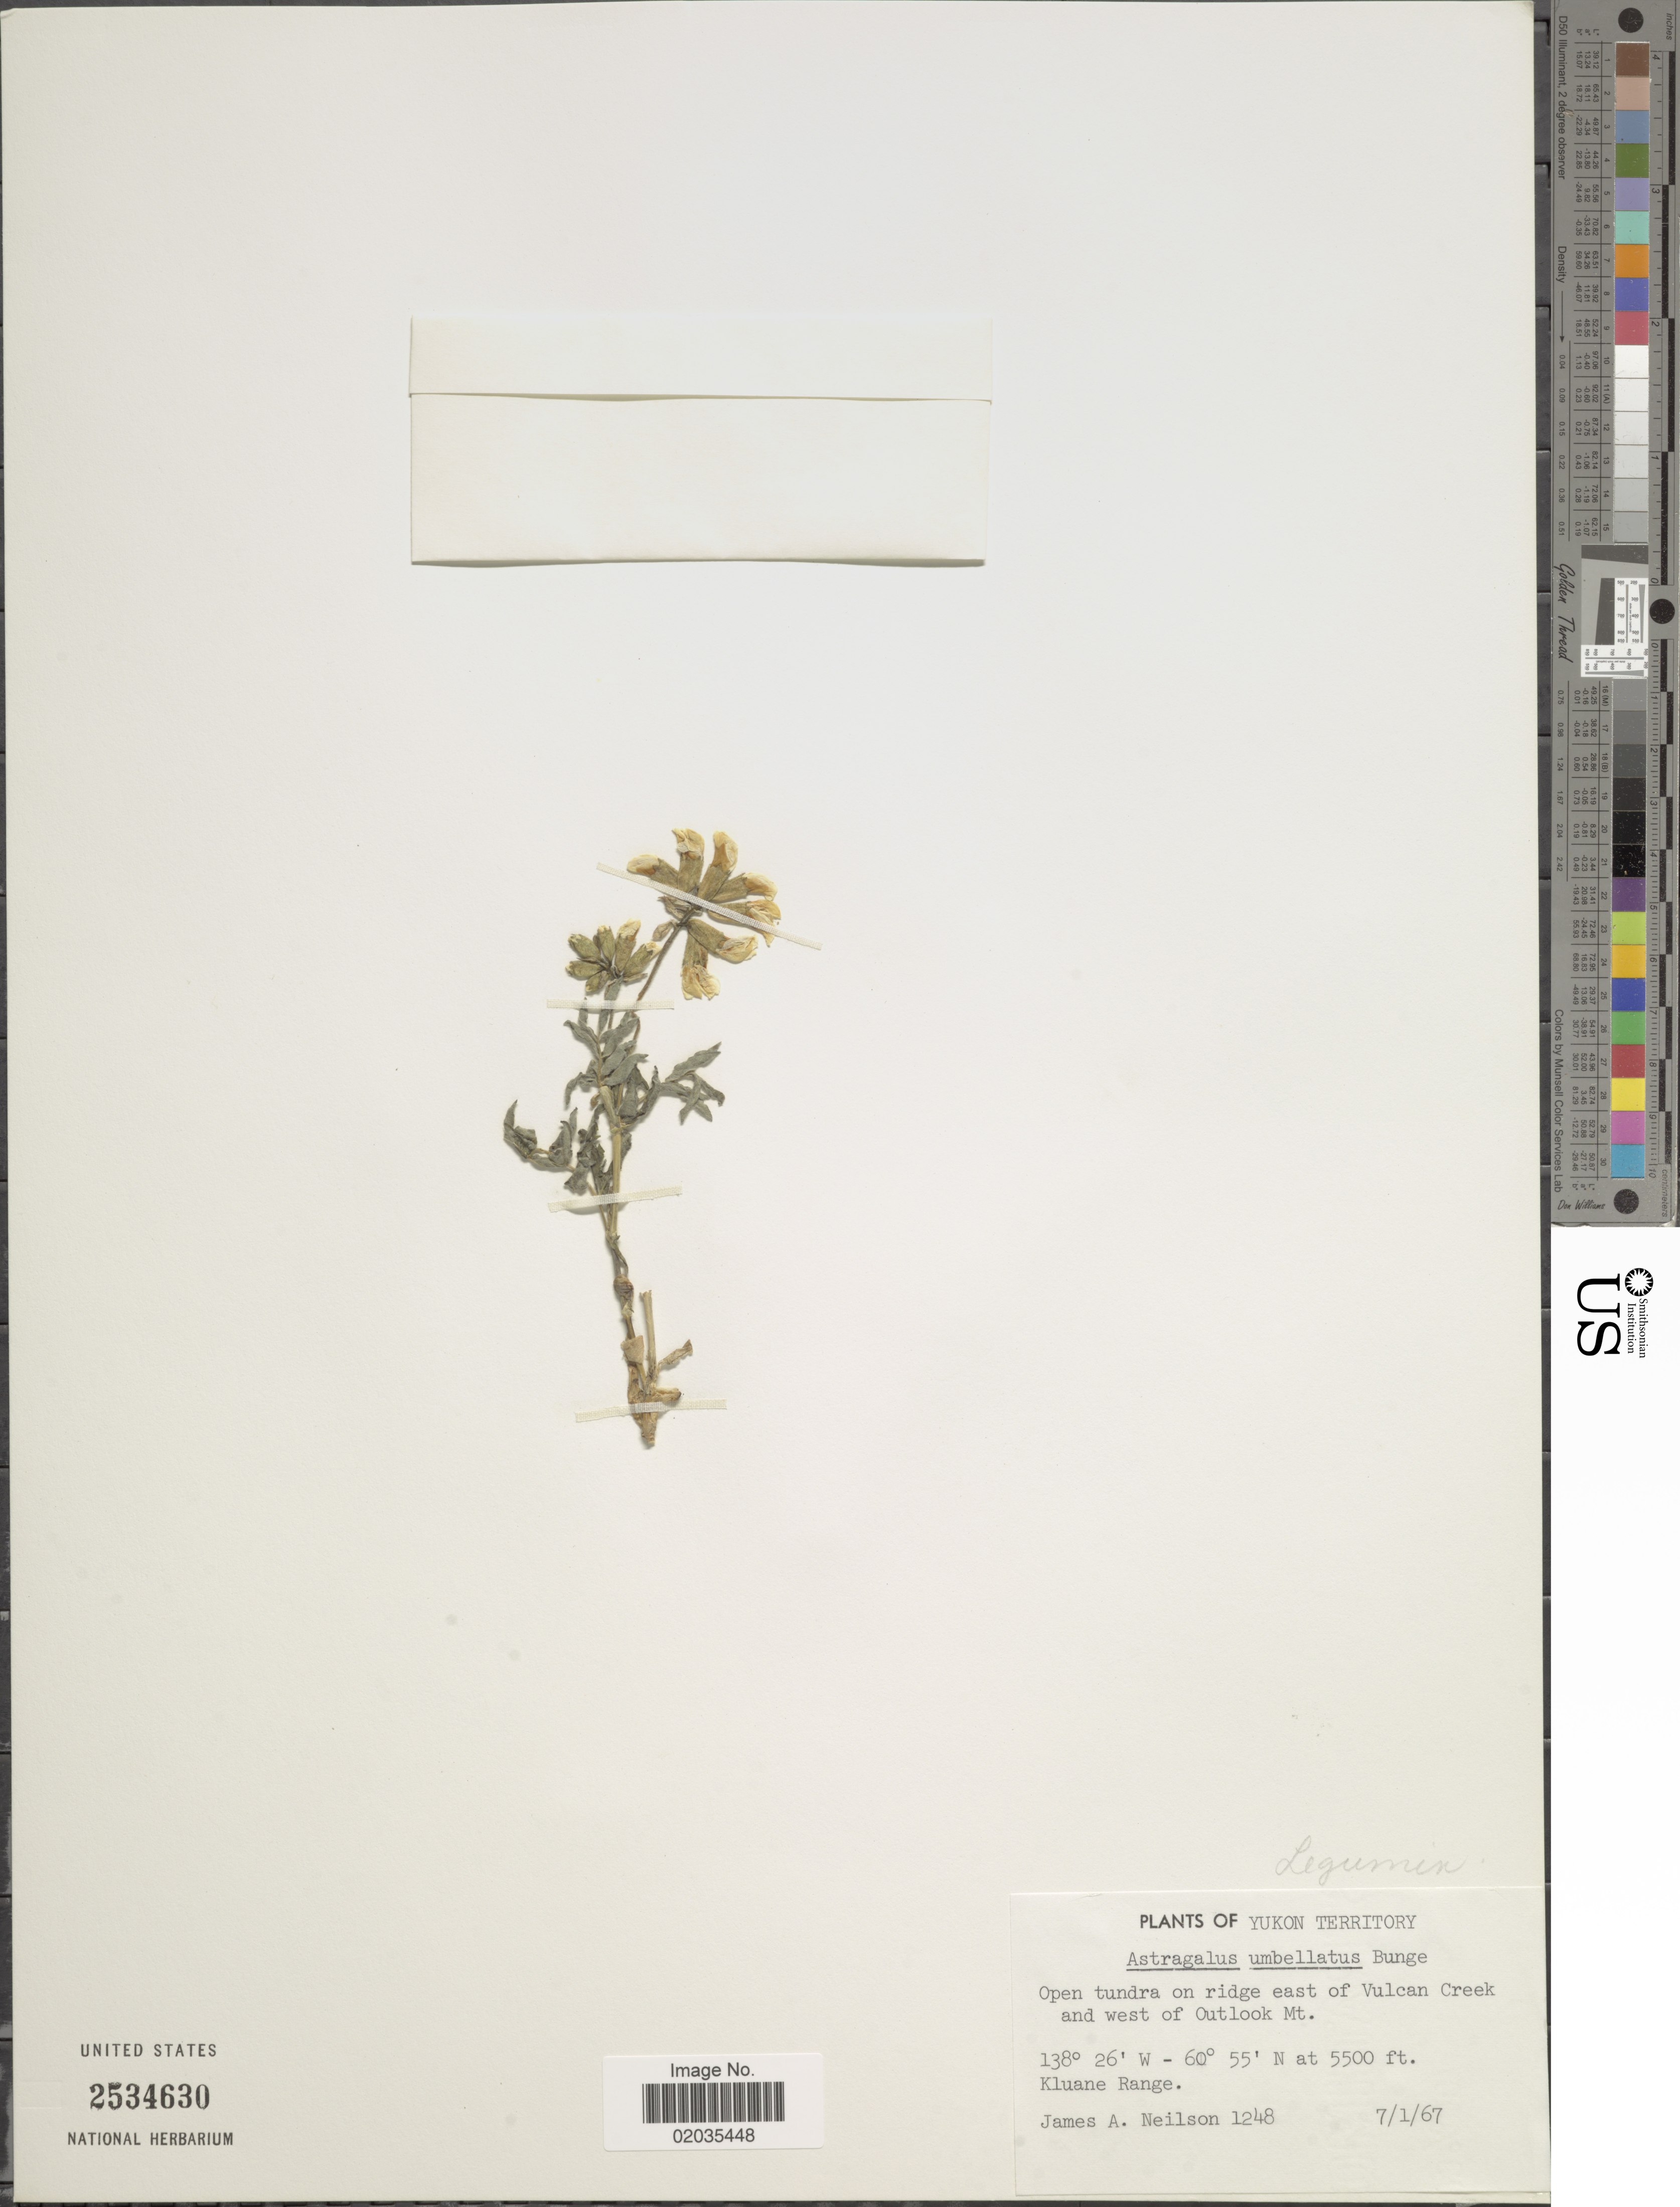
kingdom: Plantae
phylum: Tracheophyta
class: Magnoliopsida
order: Fabales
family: Fabaceae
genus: Astragalus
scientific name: Astragalus umbellatus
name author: Bunge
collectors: J. Neilson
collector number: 1248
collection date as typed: Transcribed d/m/y: 1/7/67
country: Canada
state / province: Yukon Territory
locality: East of Vulcan Creek and west of Outlook Mt. Kluane Range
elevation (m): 1676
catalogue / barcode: US 2534630